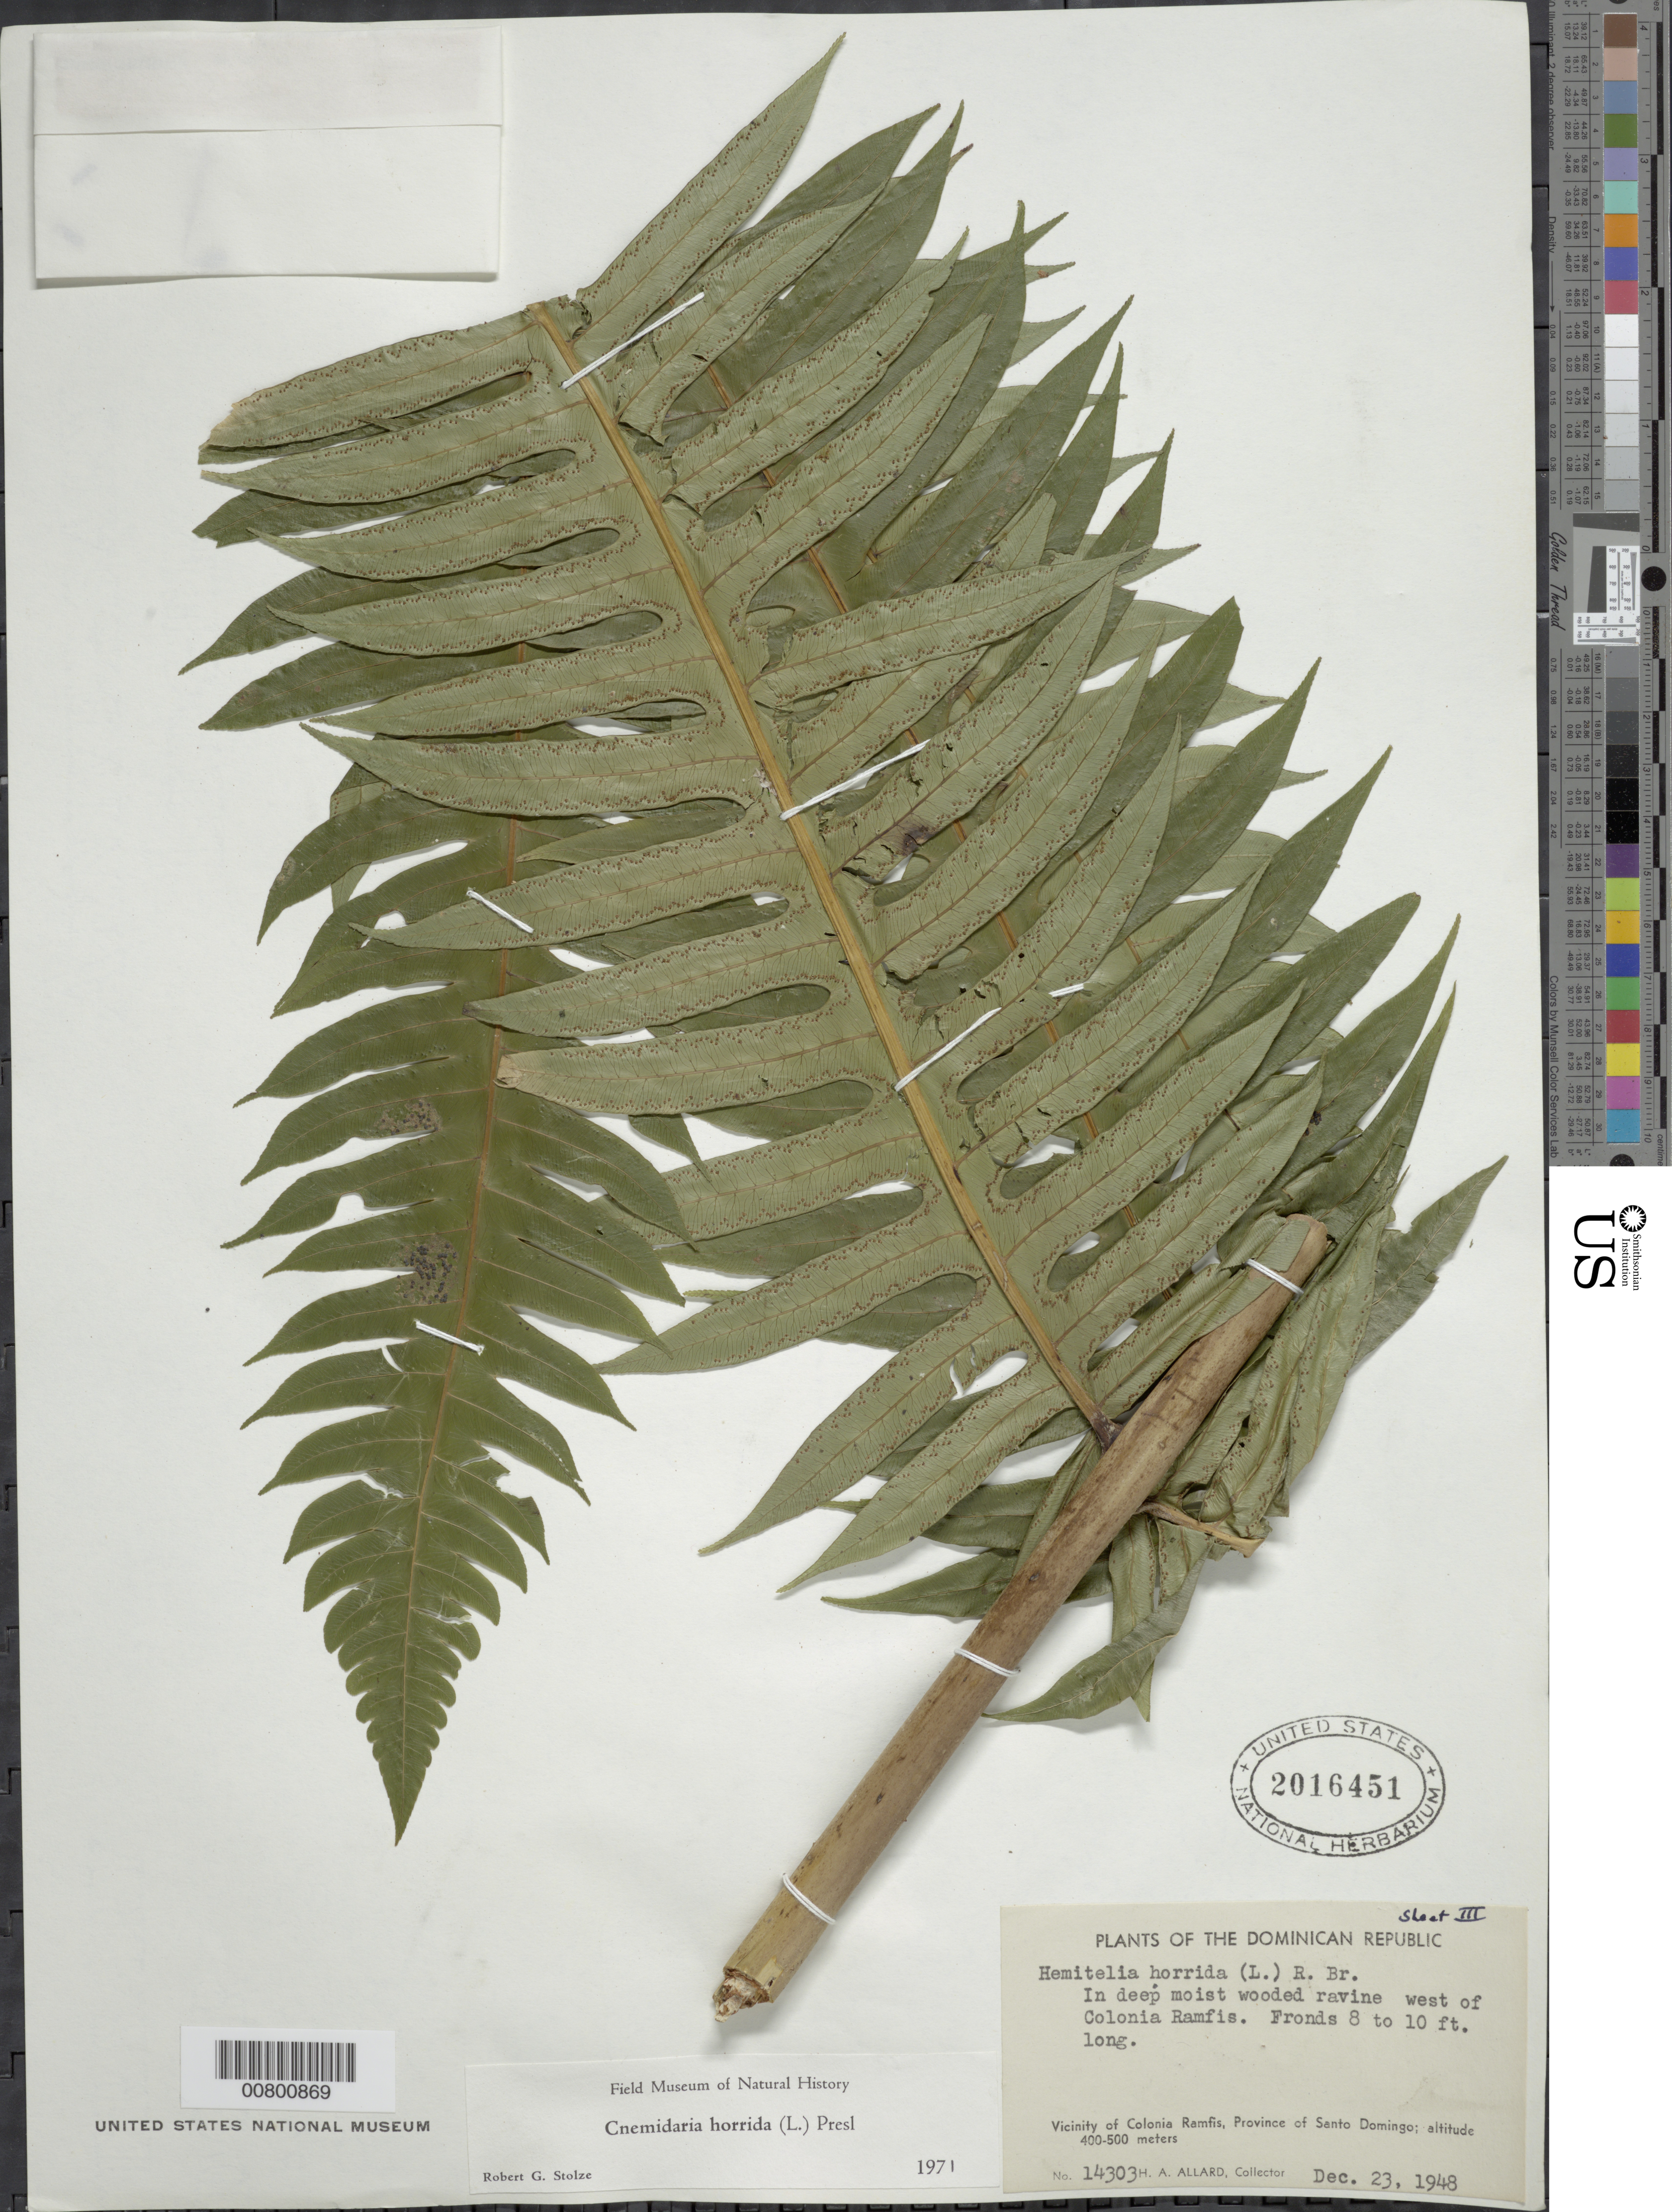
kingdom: Plantae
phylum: Tracheophyta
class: Polypodiopsida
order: Cyatheales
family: Cyatheaceae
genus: Cyathea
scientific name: Cyathea horrida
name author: (L.) Sm.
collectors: H. A. Allard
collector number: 14303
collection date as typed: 23 Dec 1948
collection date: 1948-12-23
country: Dominican Republic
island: Hispaniola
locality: Prov. Santo Domingo, W of Colonia Ramfis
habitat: Deep moist wooded ravine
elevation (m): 400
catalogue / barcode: US 2016451